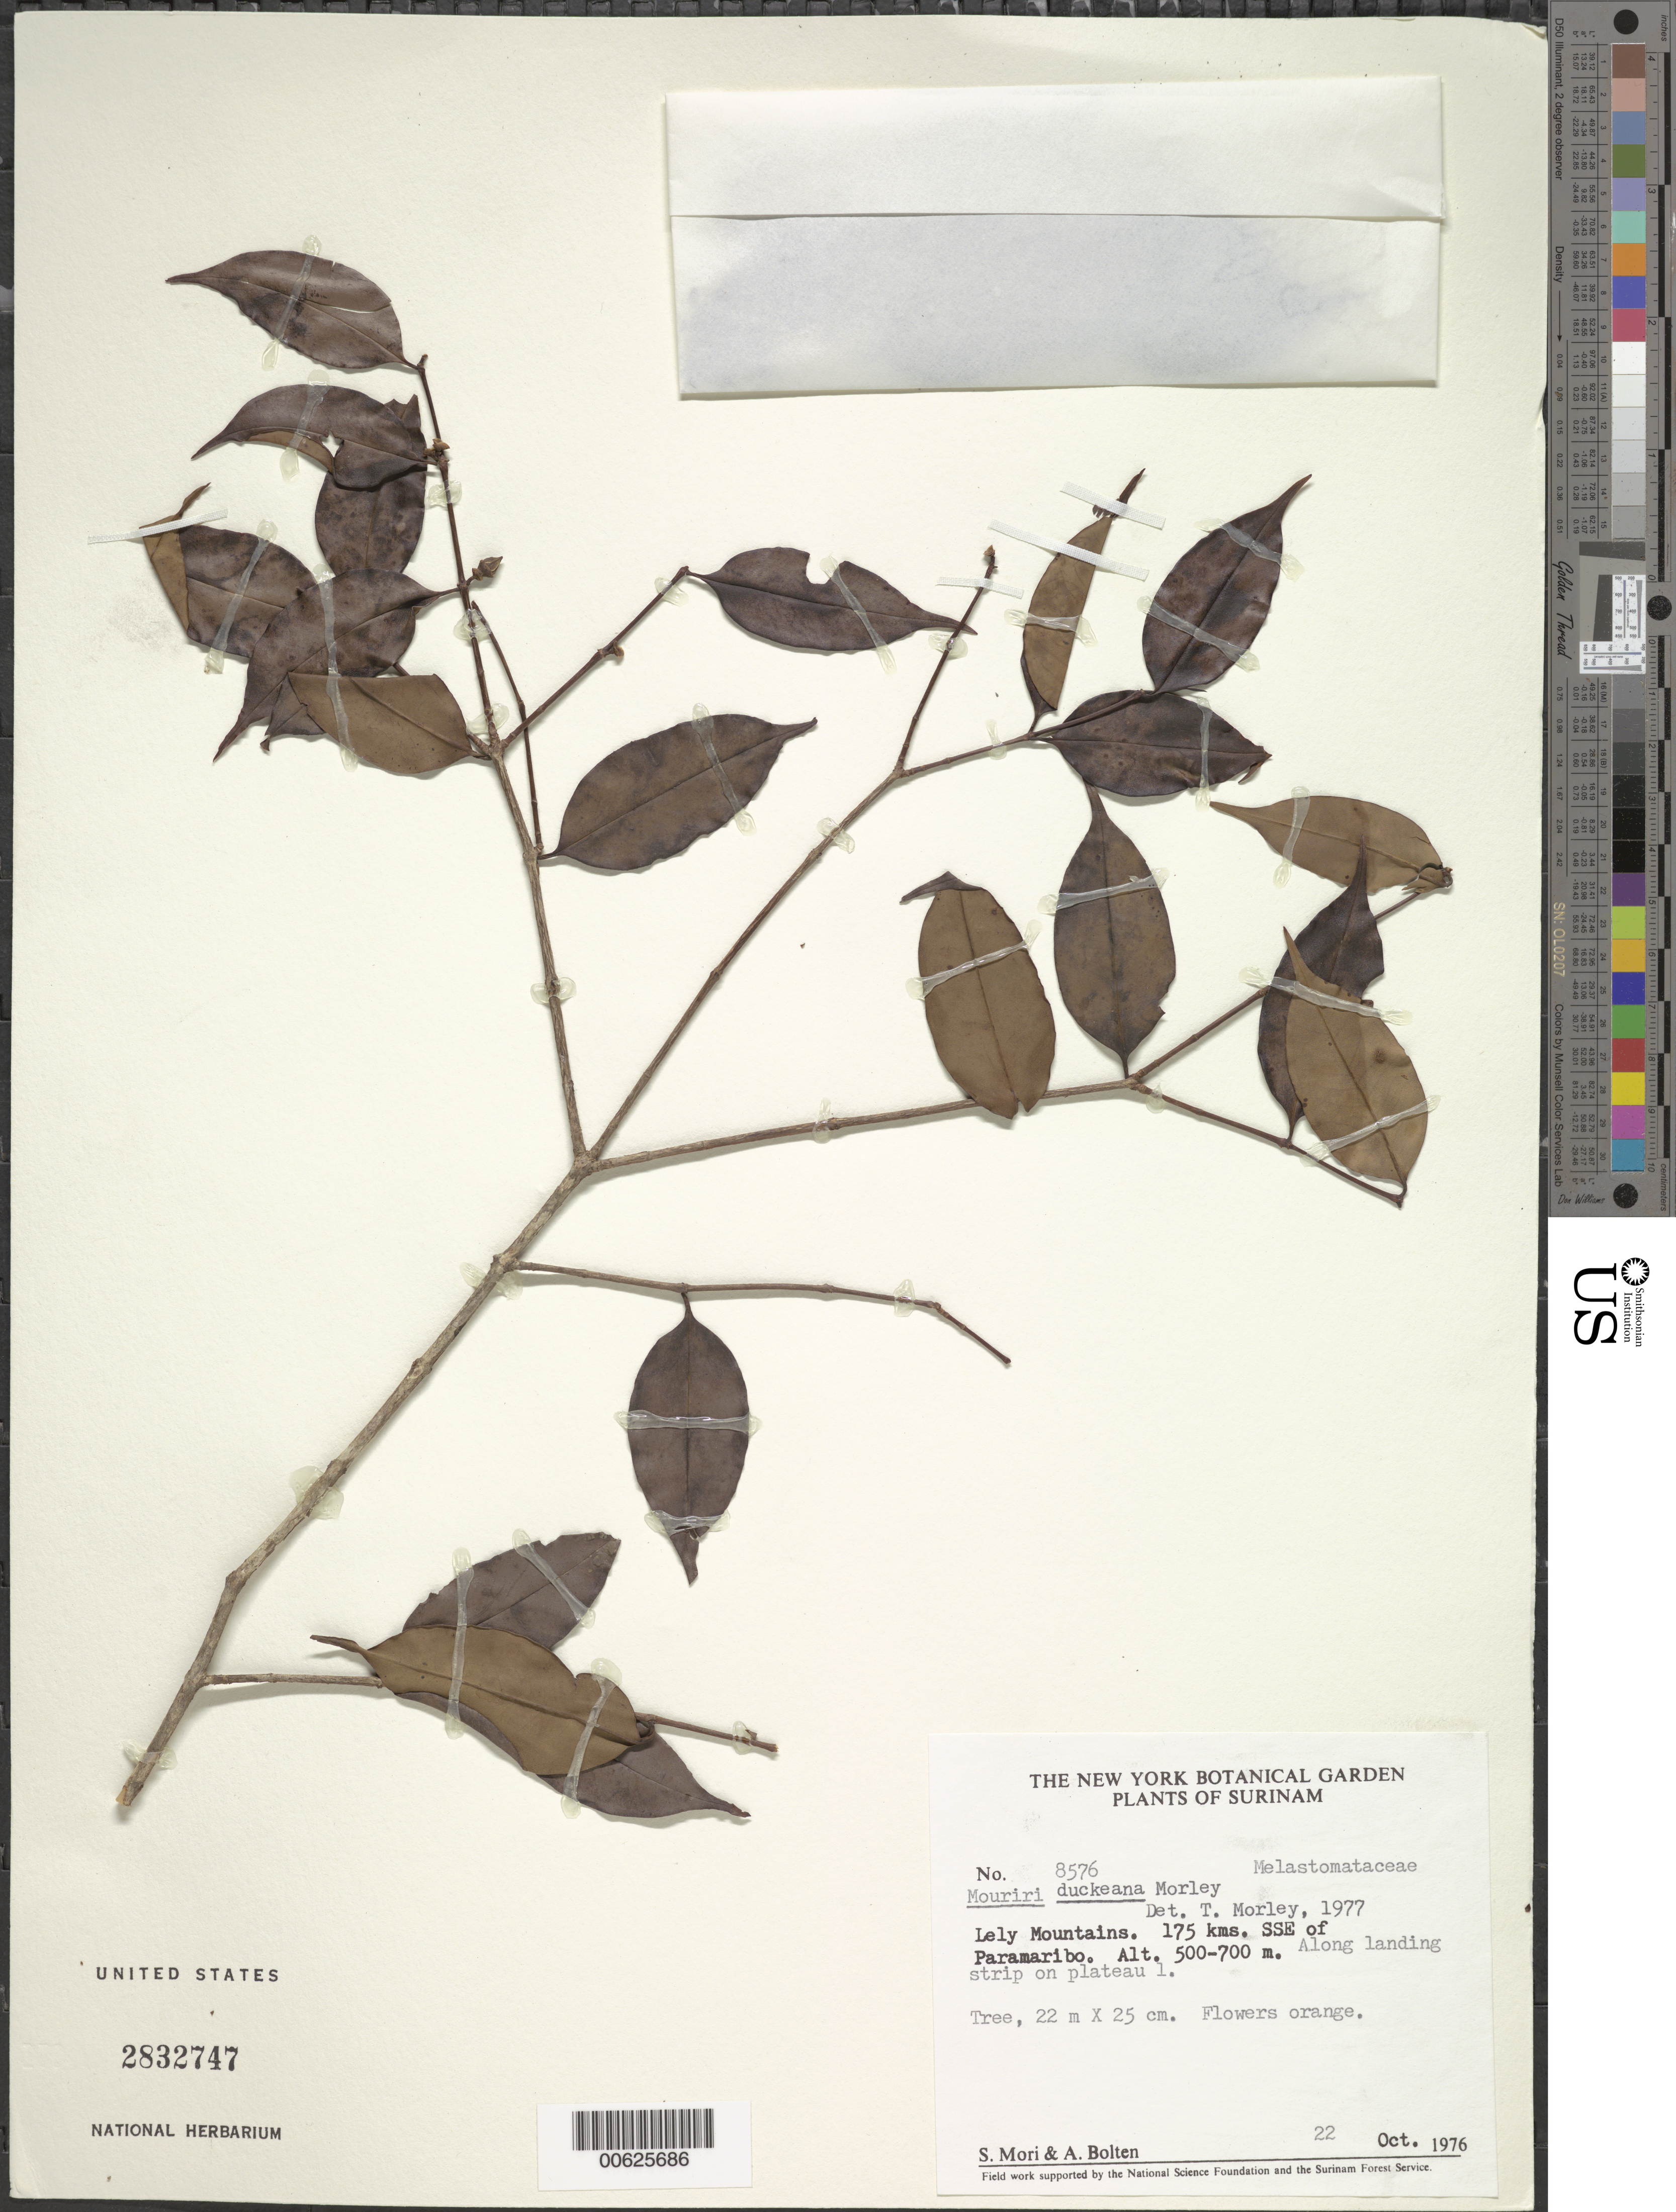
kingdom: Plantae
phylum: Tracheophyta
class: Magnoliopsida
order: Myrtales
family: Melastomataceae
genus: Mouriri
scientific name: Mouriri duckeana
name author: Morley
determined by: Morley, T.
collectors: S. Mori & A. Bolten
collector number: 8576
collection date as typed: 22-Oct-76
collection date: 1976-10-22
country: Suriname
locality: Lely Mts., 175 km SSE of Paramaribo, along landing strip on plateau 1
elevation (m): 500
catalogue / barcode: US 2832747